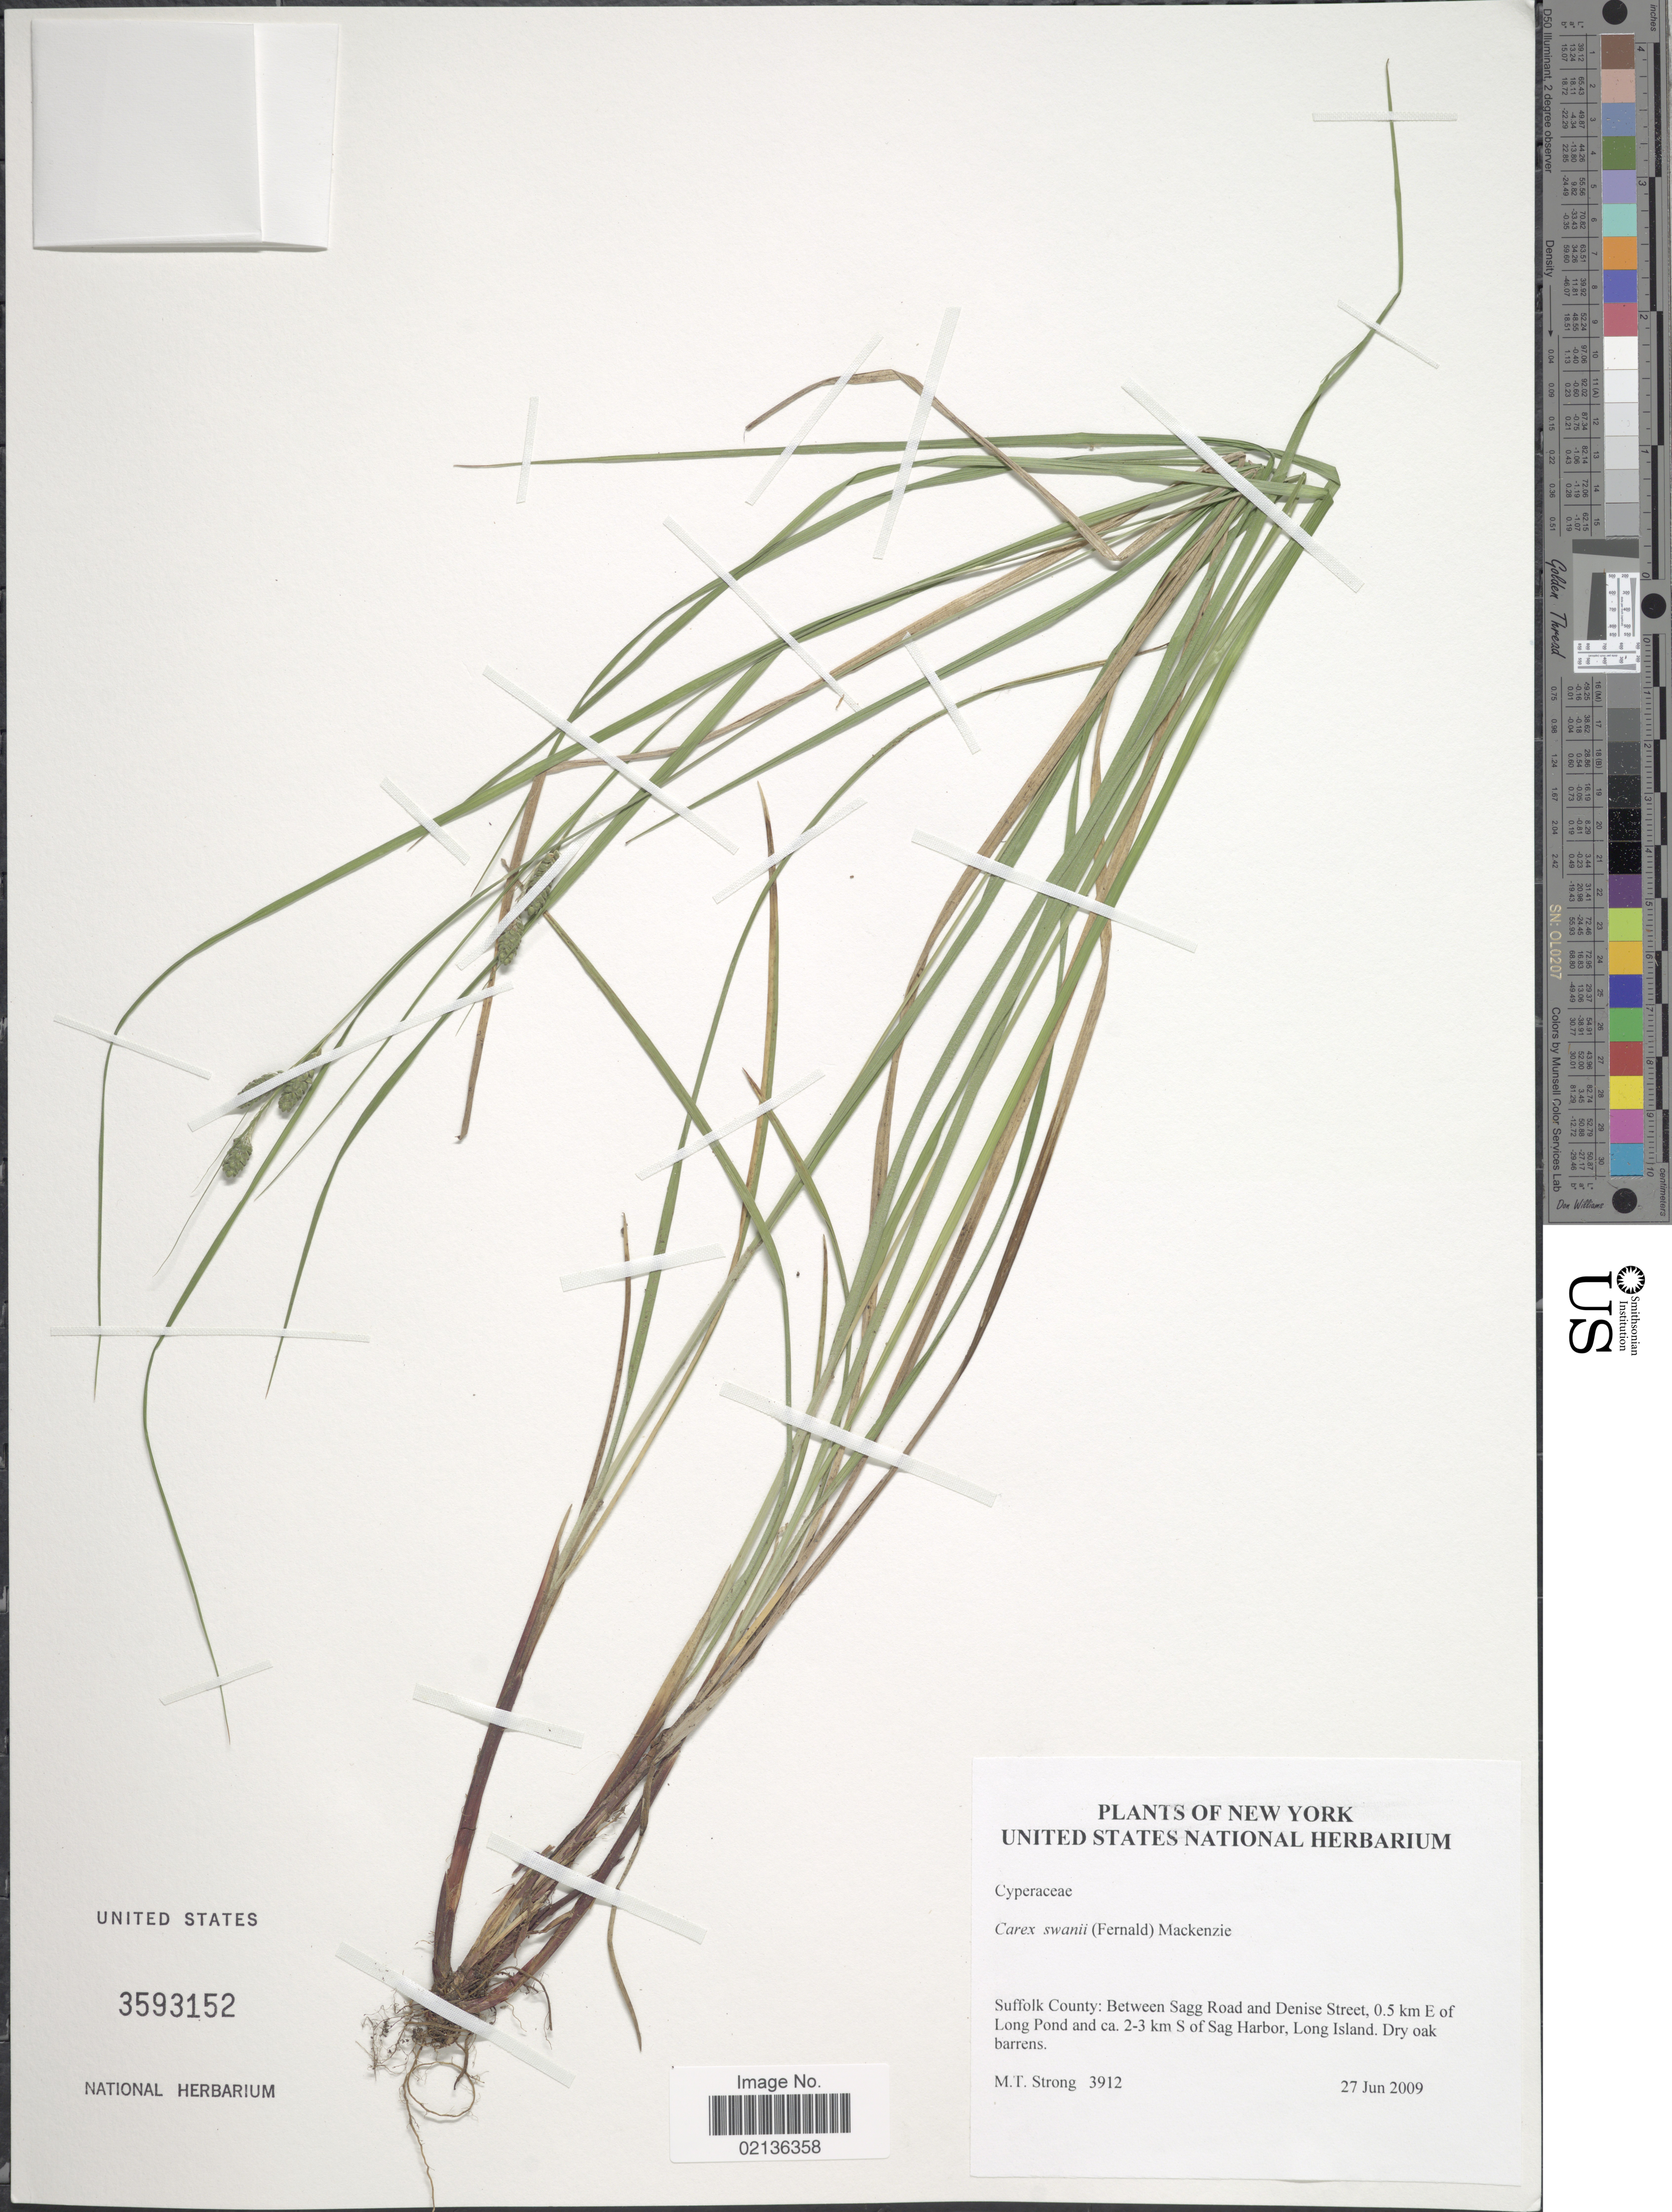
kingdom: Plantae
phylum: Tracheophyta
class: Liliopsida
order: Poales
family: Cyperaceae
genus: Carex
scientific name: Carex swanii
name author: (Fernald) Mack.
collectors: M. T. Strong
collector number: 3912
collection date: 2009-06-27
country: United States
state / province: New York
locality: Suffolk County: Between Sagg Road and Denise Street, 0.5 km E of Long Pond and 2-3 km S of Sag Harbor, Long Island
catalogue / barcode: US 3593152